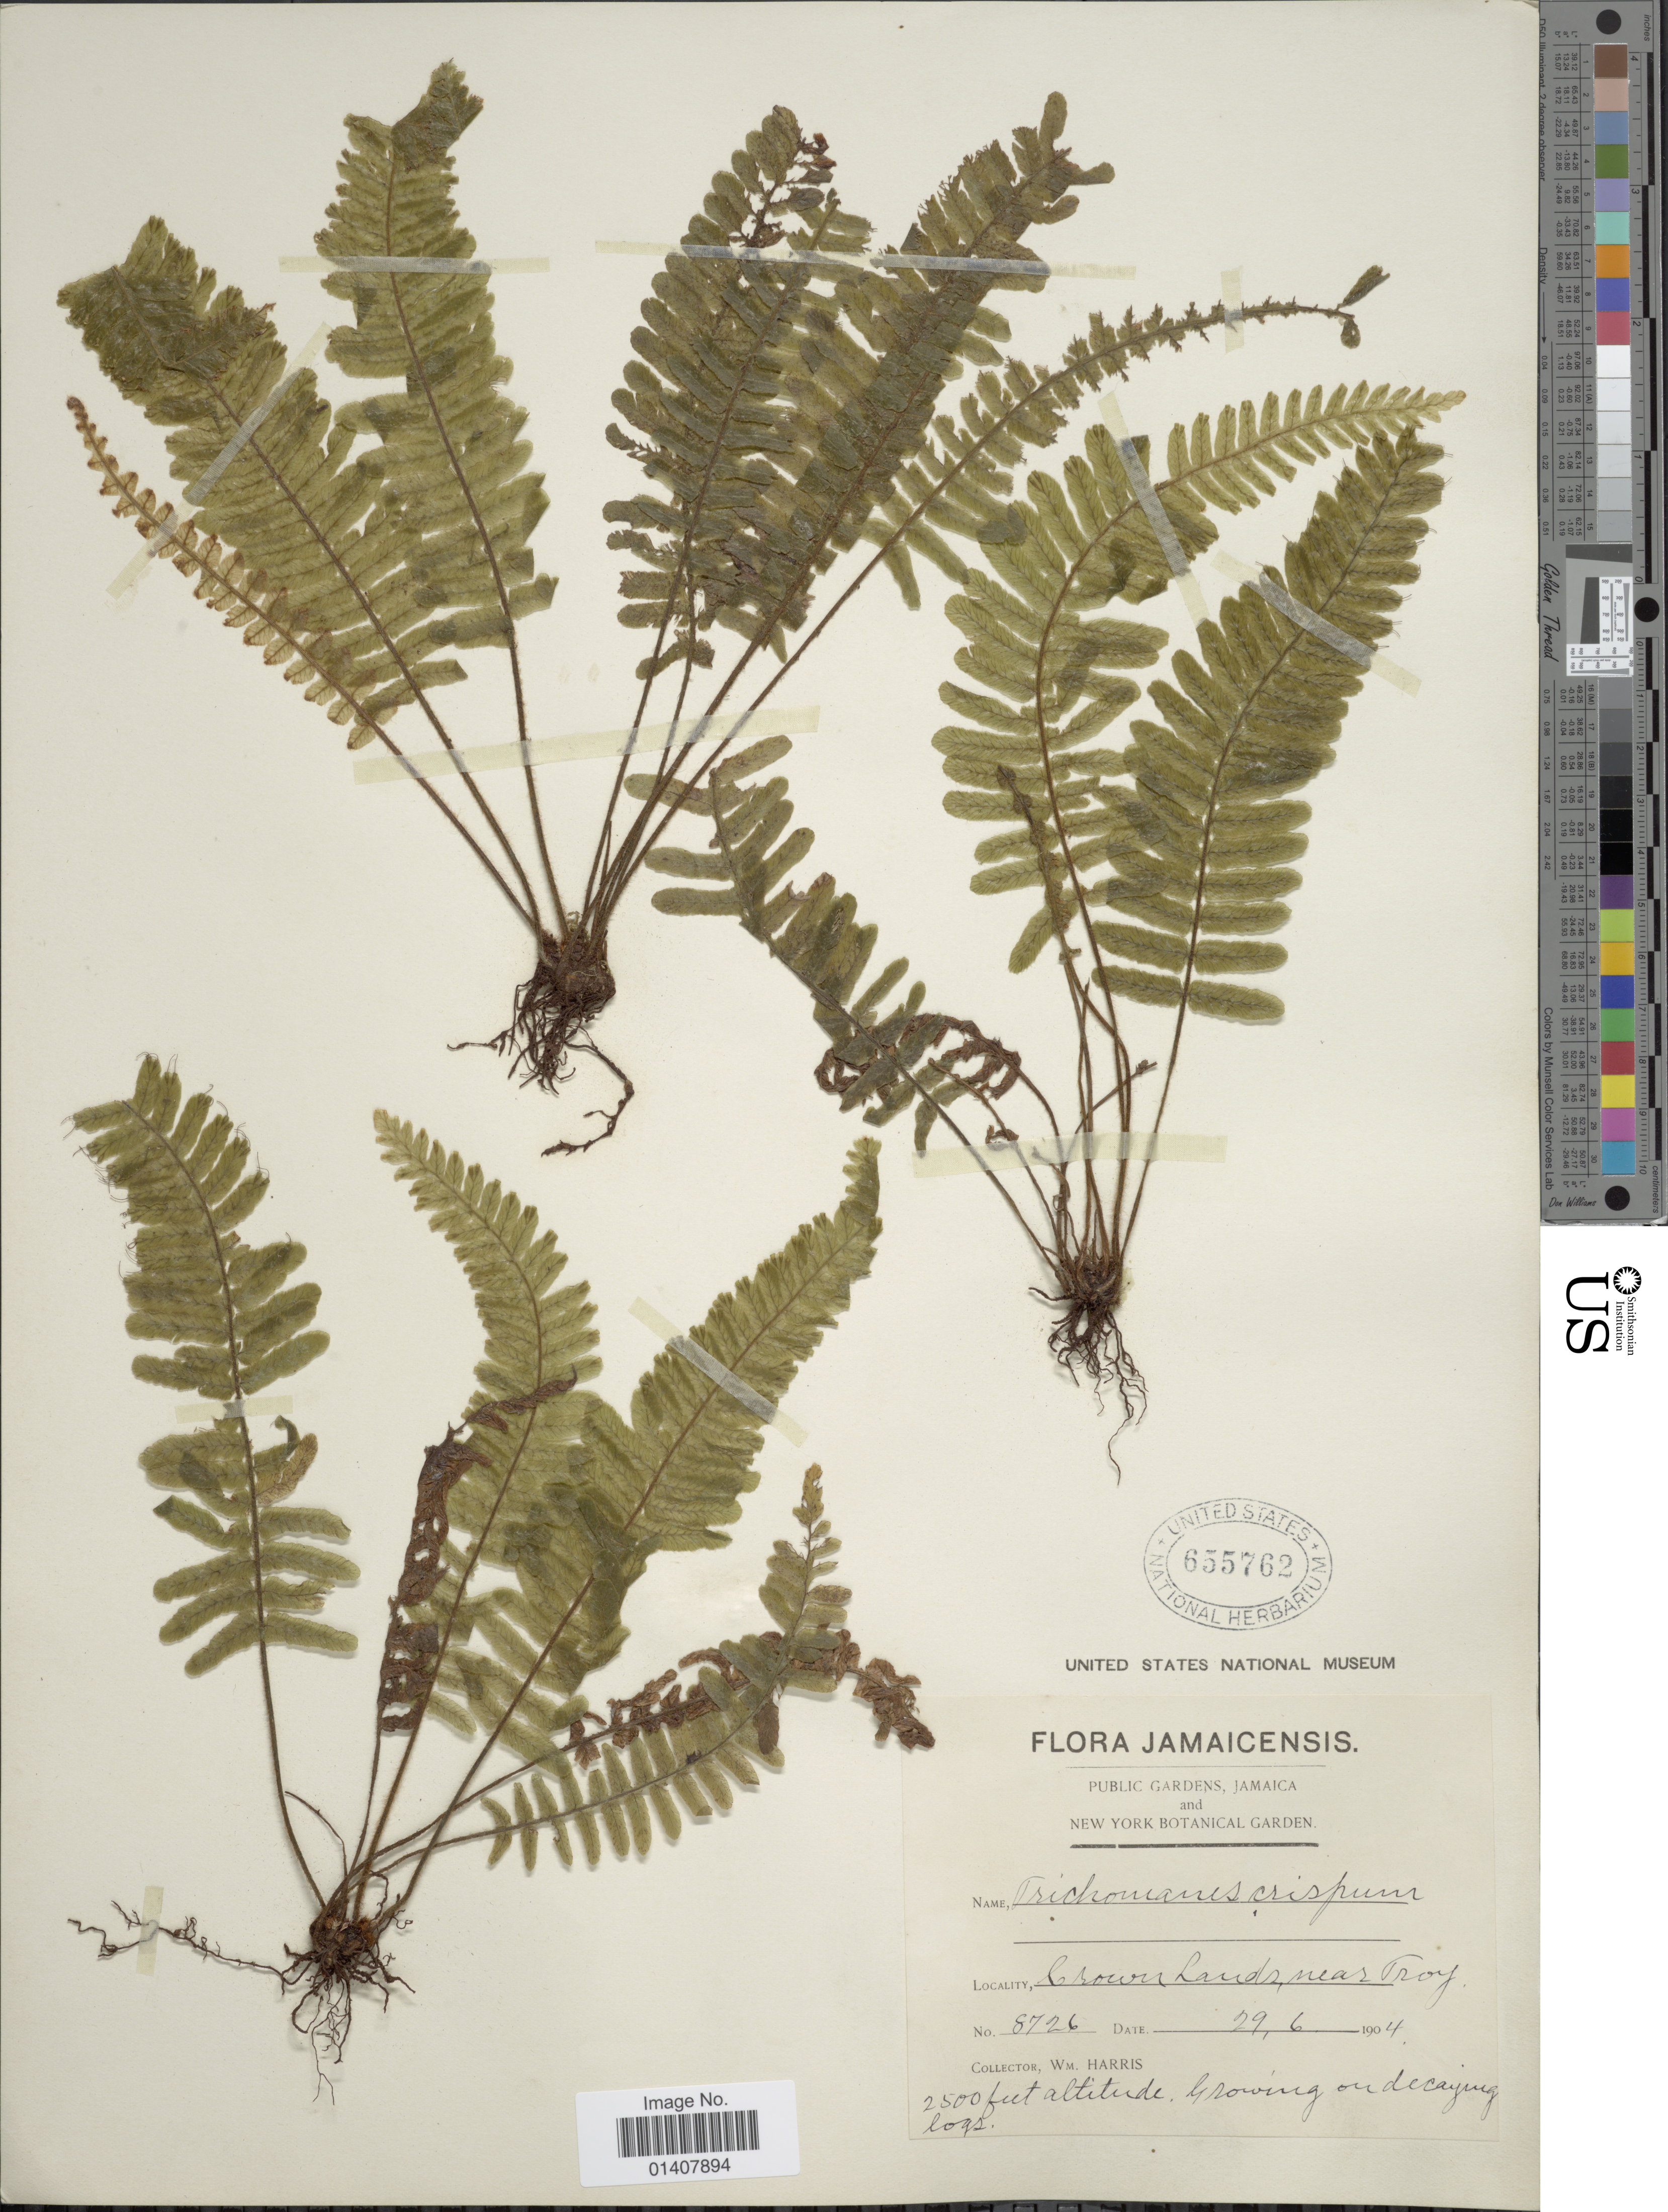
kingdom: Plantae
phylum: Tracheophyta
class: Polypodiopsida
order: Hymenophyllales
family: Hymenophyllaceae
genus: Trichomanes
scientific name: Trichomanes crispum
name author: L.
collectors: W. Harris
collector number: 8726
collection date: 1904-06-29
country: Jamaica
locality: Crown Lands, near Troy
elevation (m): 762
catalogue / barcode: US 655762